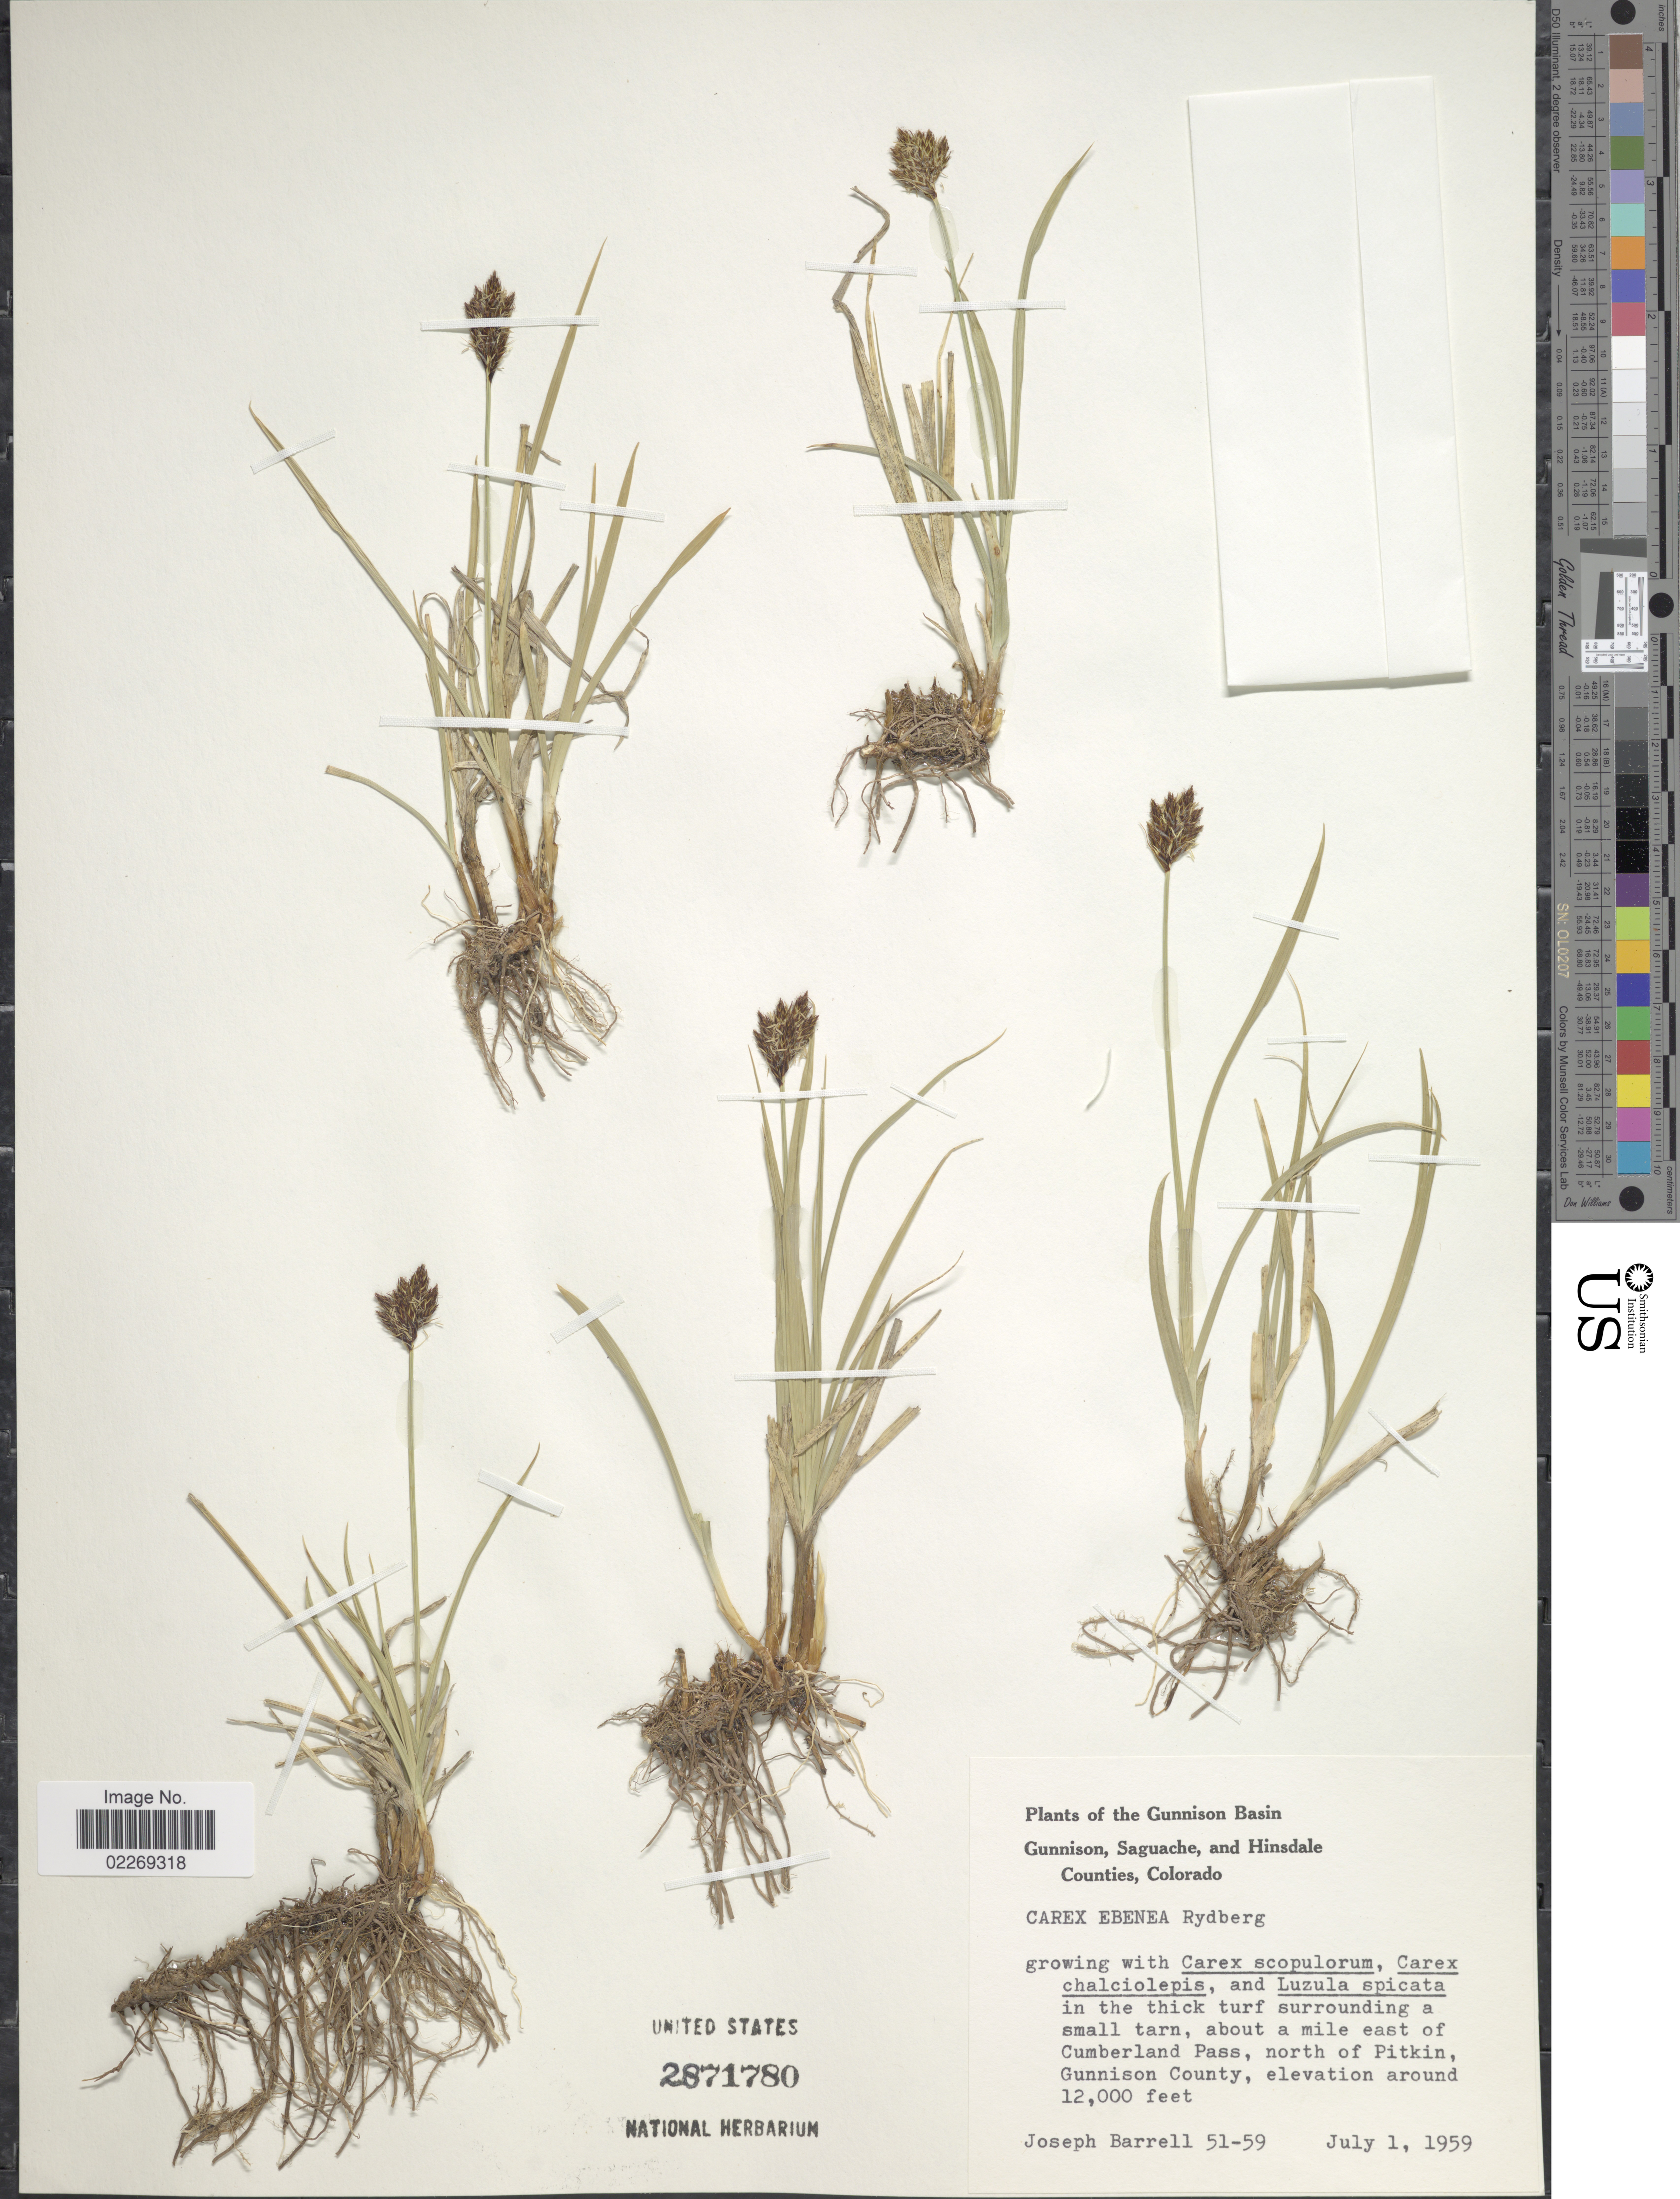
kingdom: Plantae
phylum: Tracheophyta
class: Liliopsida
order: Poales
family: Cyperaceae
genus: Carex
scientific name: Carex ebenea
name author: Rydb.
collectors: J. Barrell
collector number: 51-59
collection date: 1959-07-01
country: United States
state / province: Colorado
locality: Gunnison Basin. About a mile east of Cumberland Pass, north of Pitkin, Gunnison County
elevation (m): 3658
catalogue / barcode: US 2871780